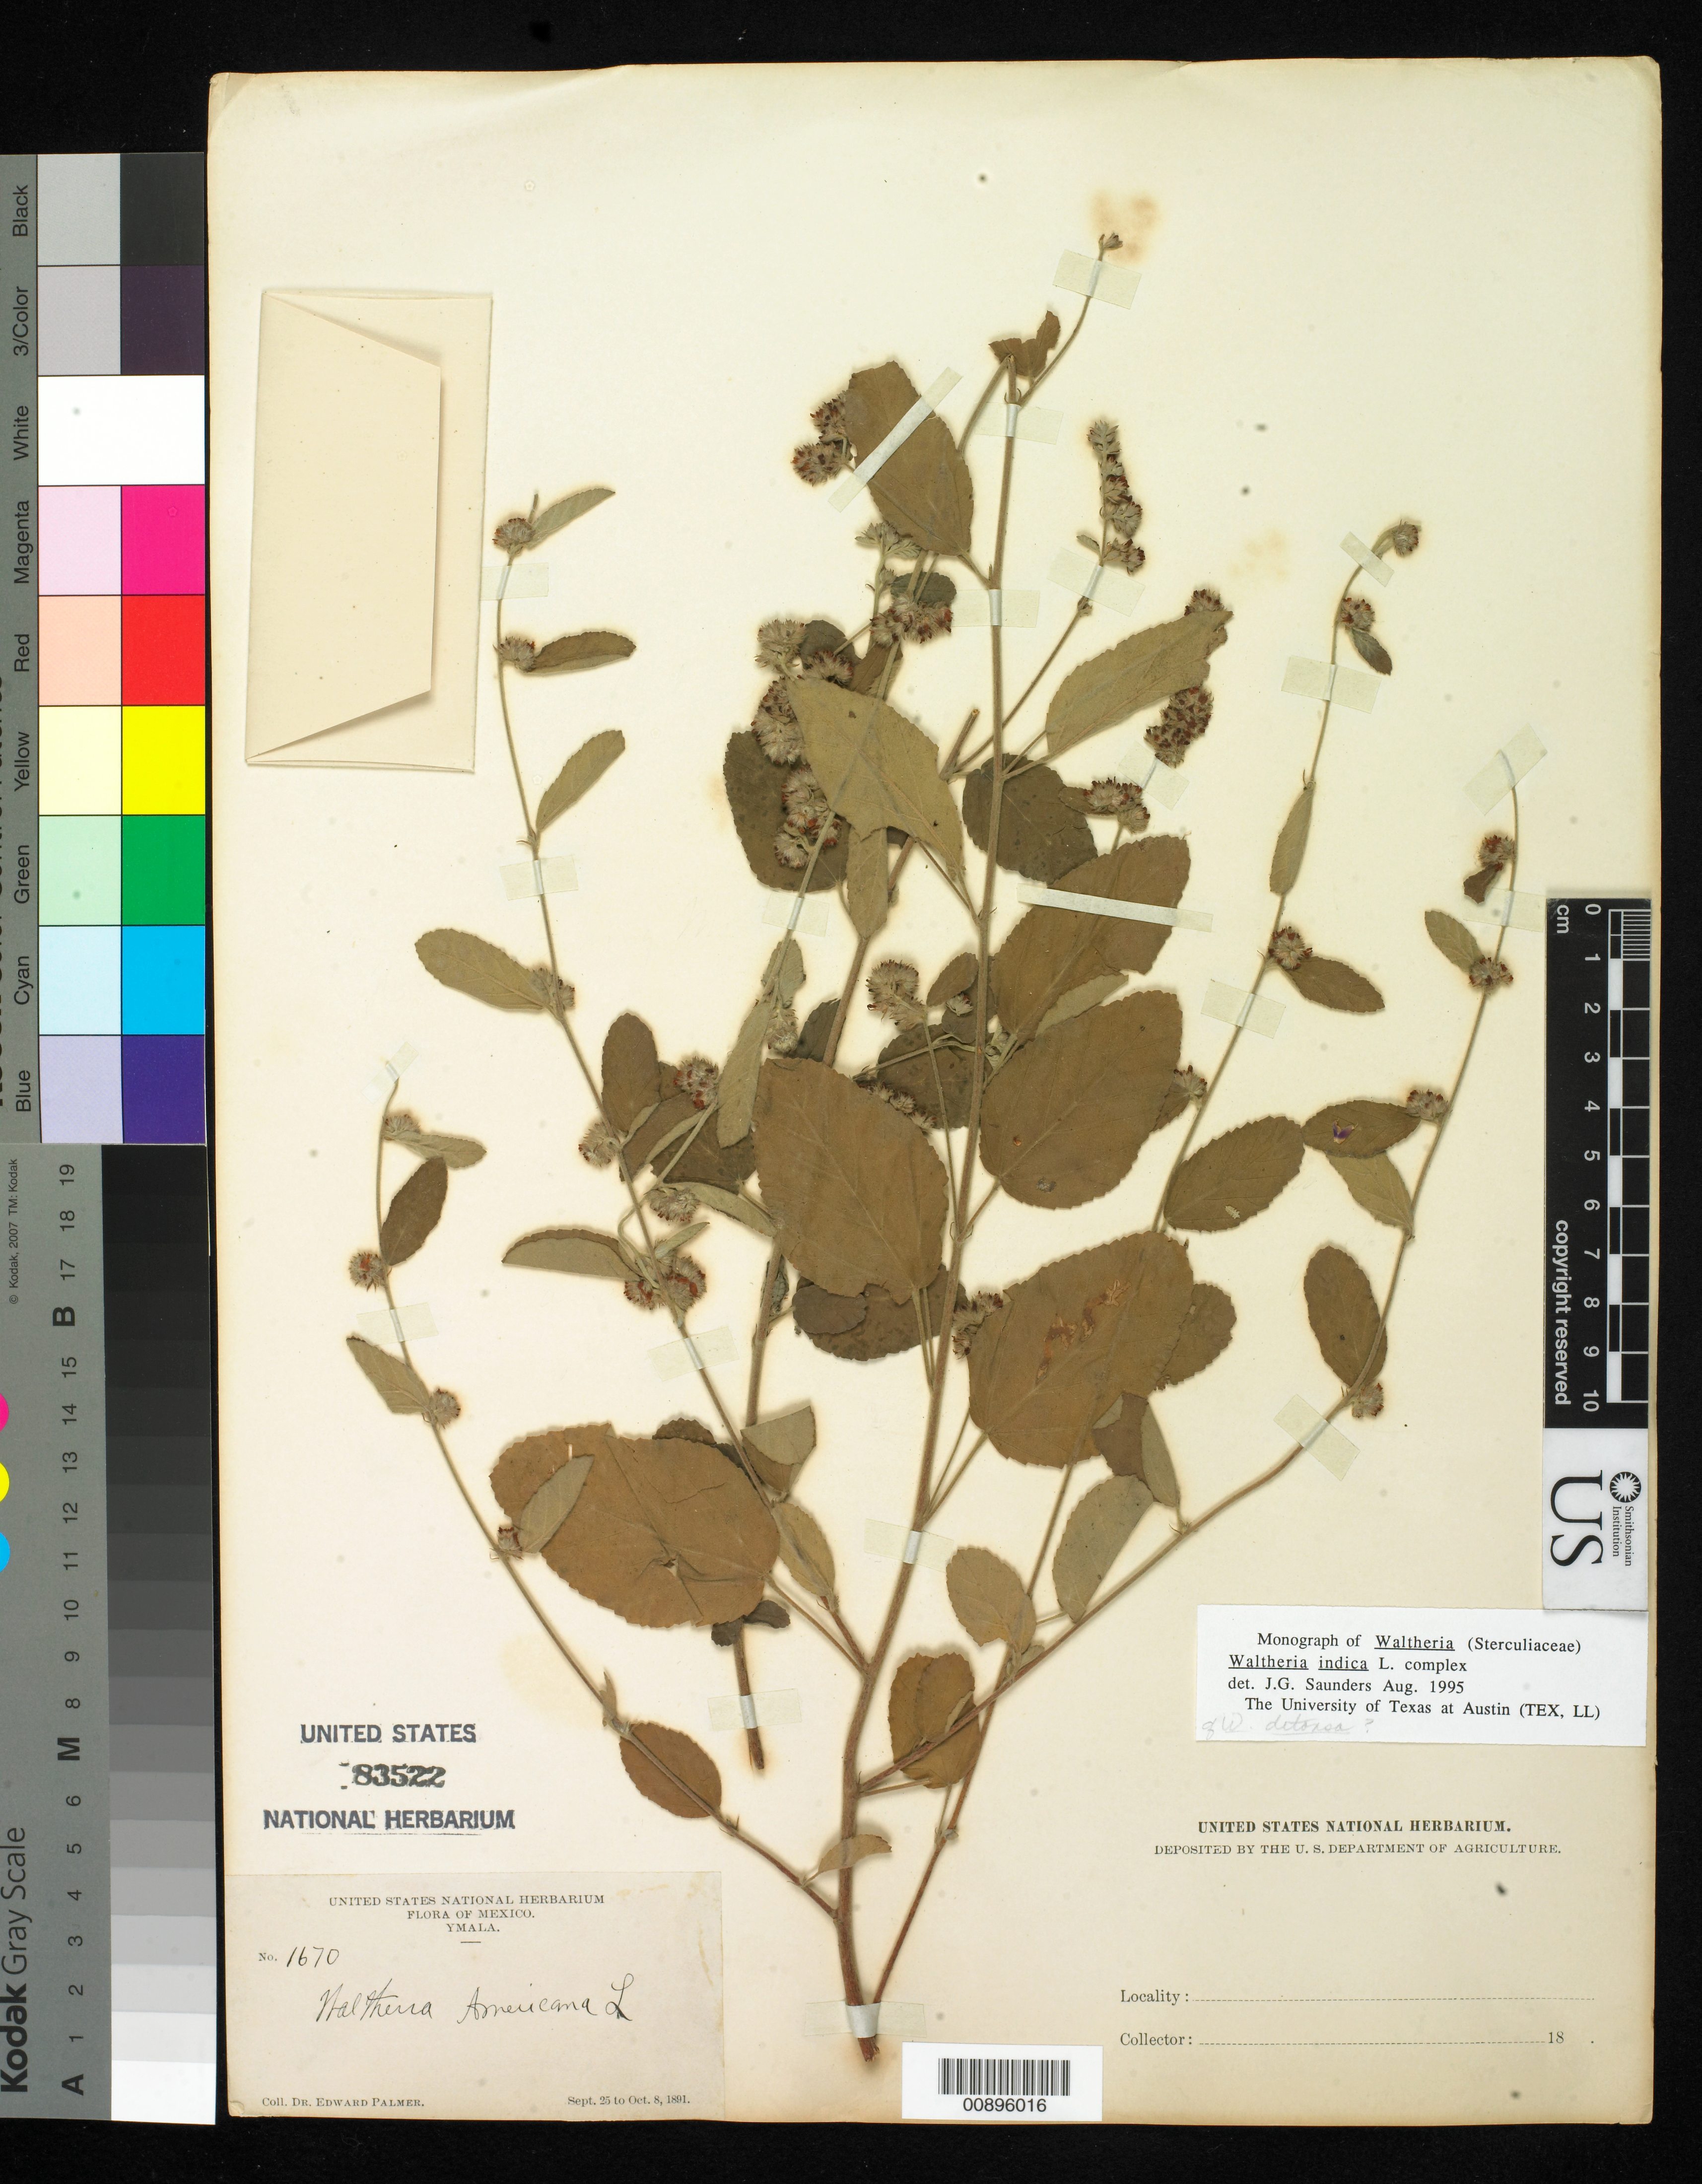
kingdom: Plantae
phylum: Tracheophyta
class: Magnoliopsida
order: Malvales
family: Malvaceae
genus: Waltheria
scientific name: Waltheria indica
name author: L.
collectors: E. Palmer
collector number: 1670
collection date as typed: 25 Sep 1891 to 08 Oct 1891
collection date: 1891-09-25/1891-10-08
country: Mexico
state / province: Sinaloa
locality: Ymala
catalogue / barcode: US 83522